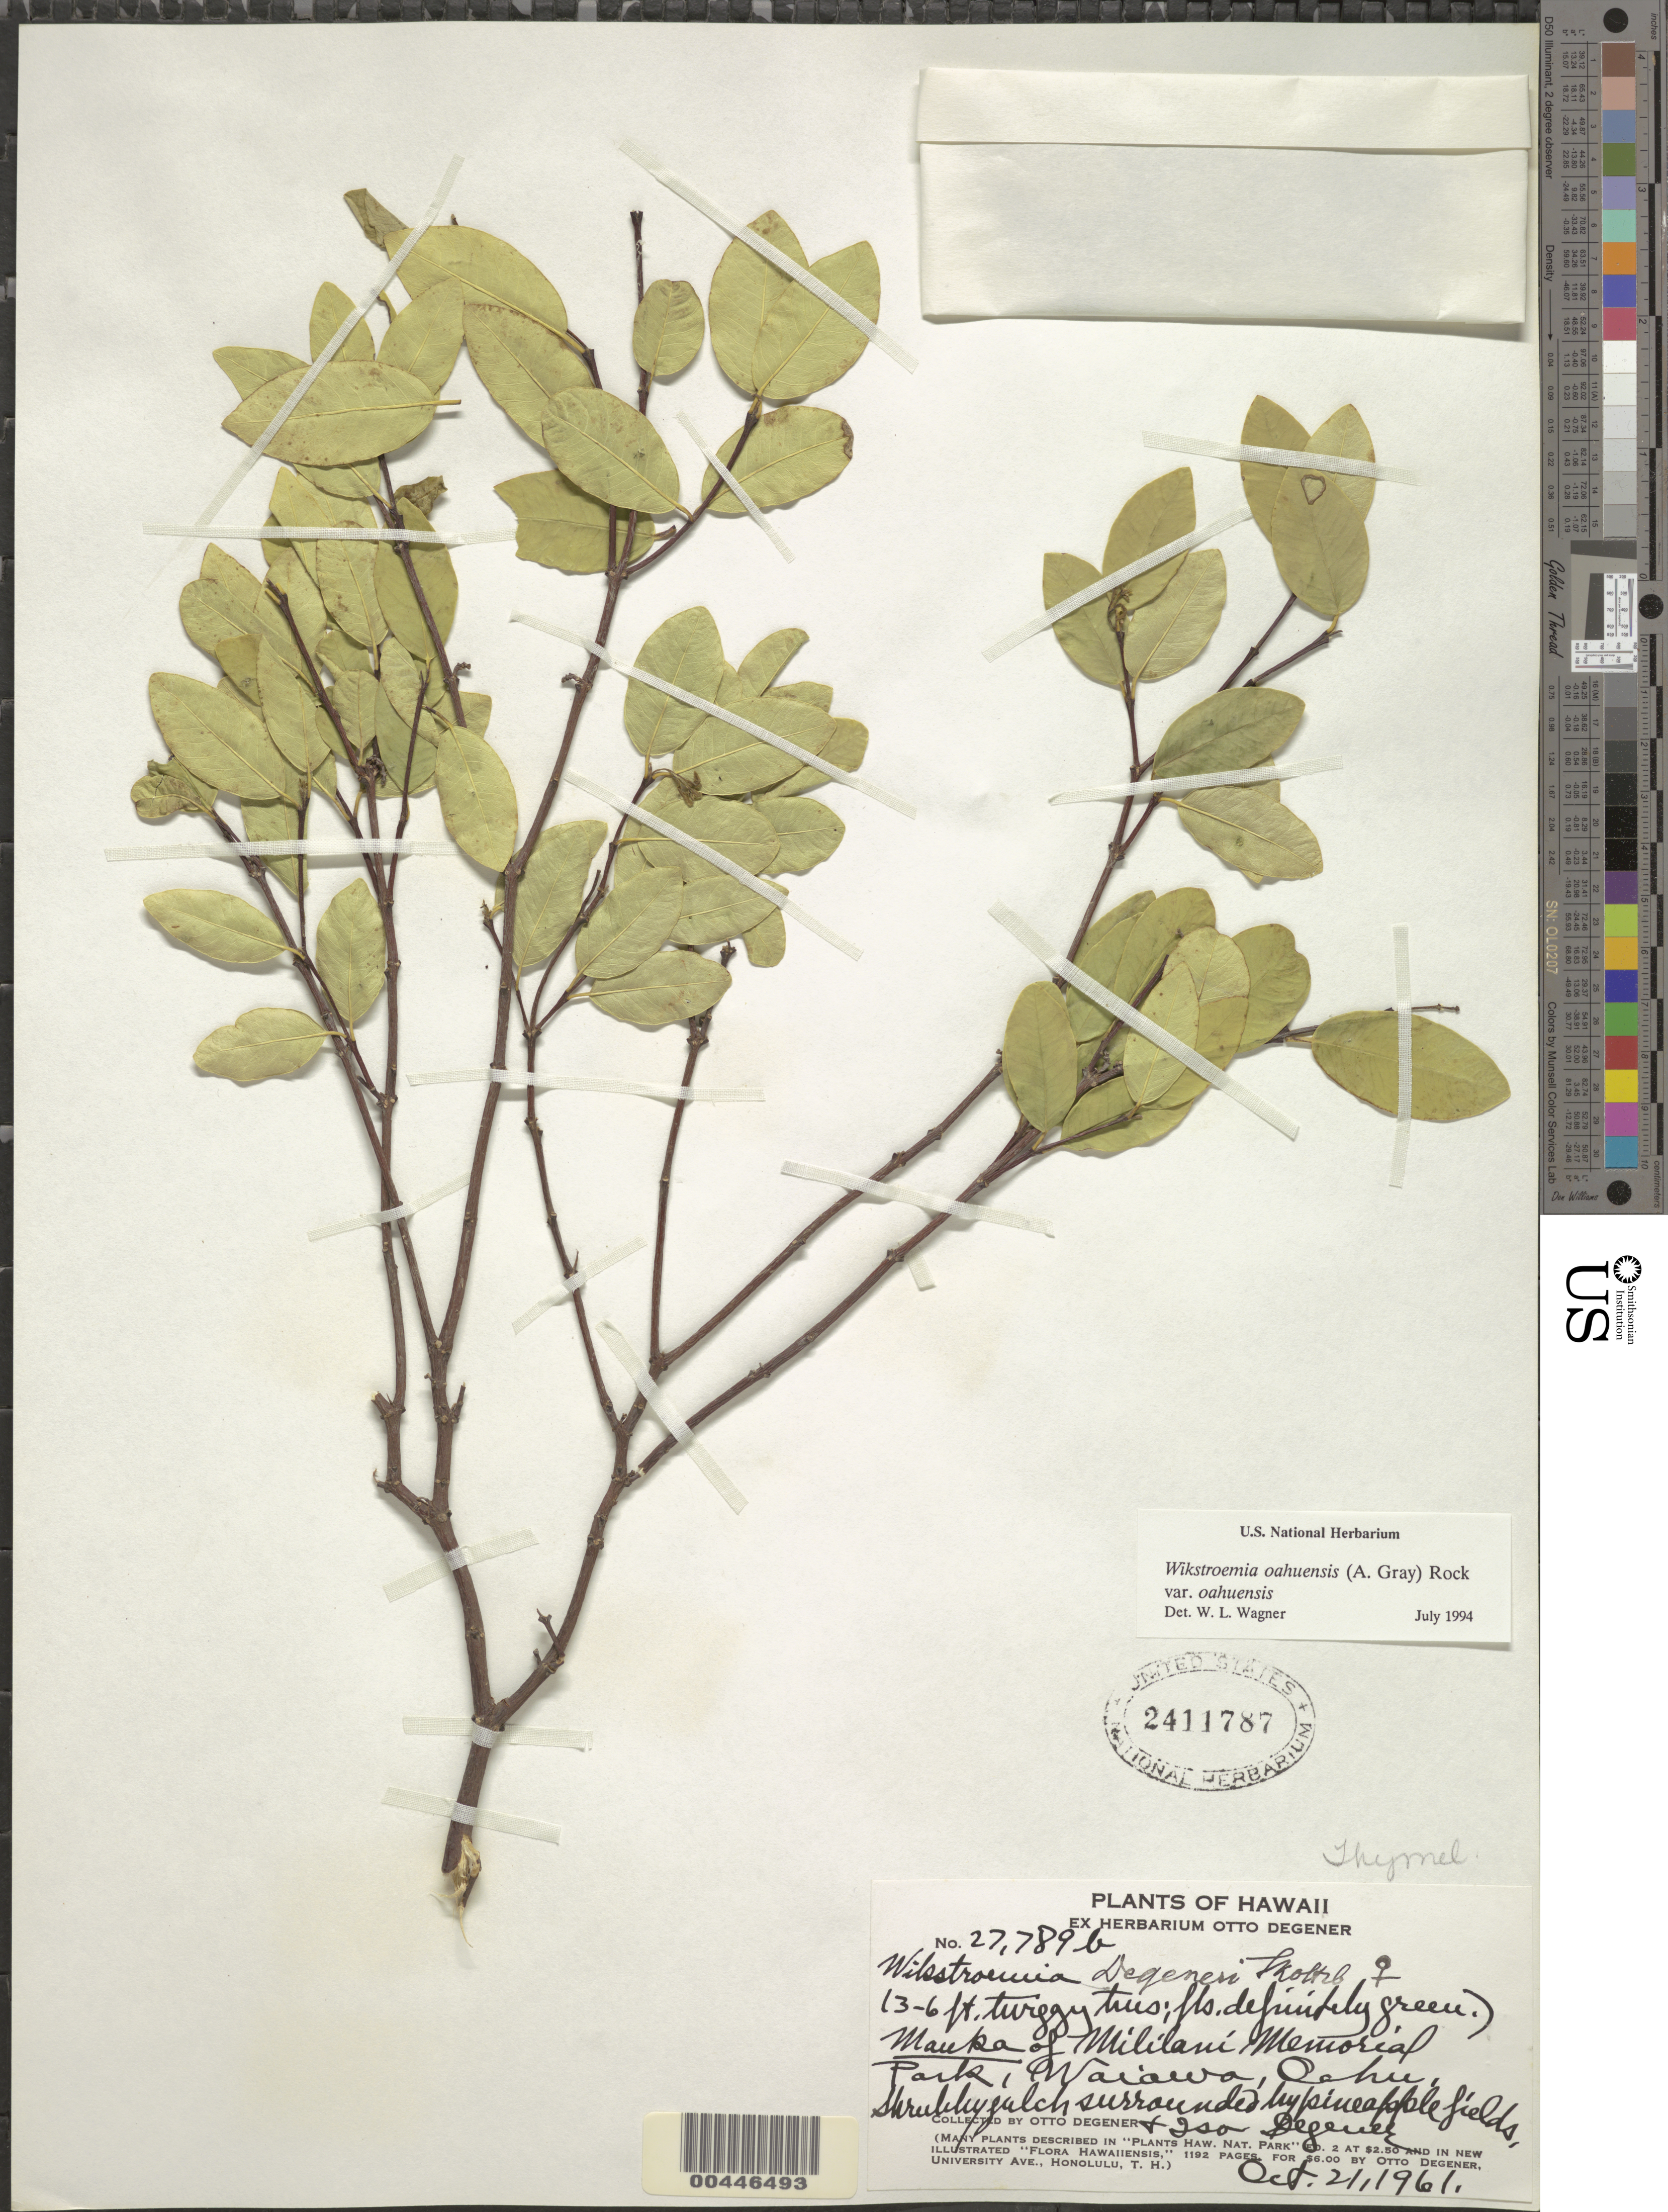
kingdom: Plantae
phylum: Tracheophyta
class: Magnoliopsida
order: Malvales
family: Thymelaeaceae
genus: Wikstroemia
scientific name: Wikstroemia oahuensis var. oahuensis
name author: (A. Gray) Rock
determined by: Wagner, W. L., (BOT), Smithsonian Institution - National Museum of Natural History (UNITED STATES)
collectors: O. Degener & I. Degener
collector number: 27789b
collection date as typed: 21 Oct 1961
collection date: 1961-10-21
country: United States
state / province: Hawaii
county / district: Honolulu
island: Oahu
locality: Mauka of Mililani Memorial Park, Waiawa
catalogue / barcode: US 2411787